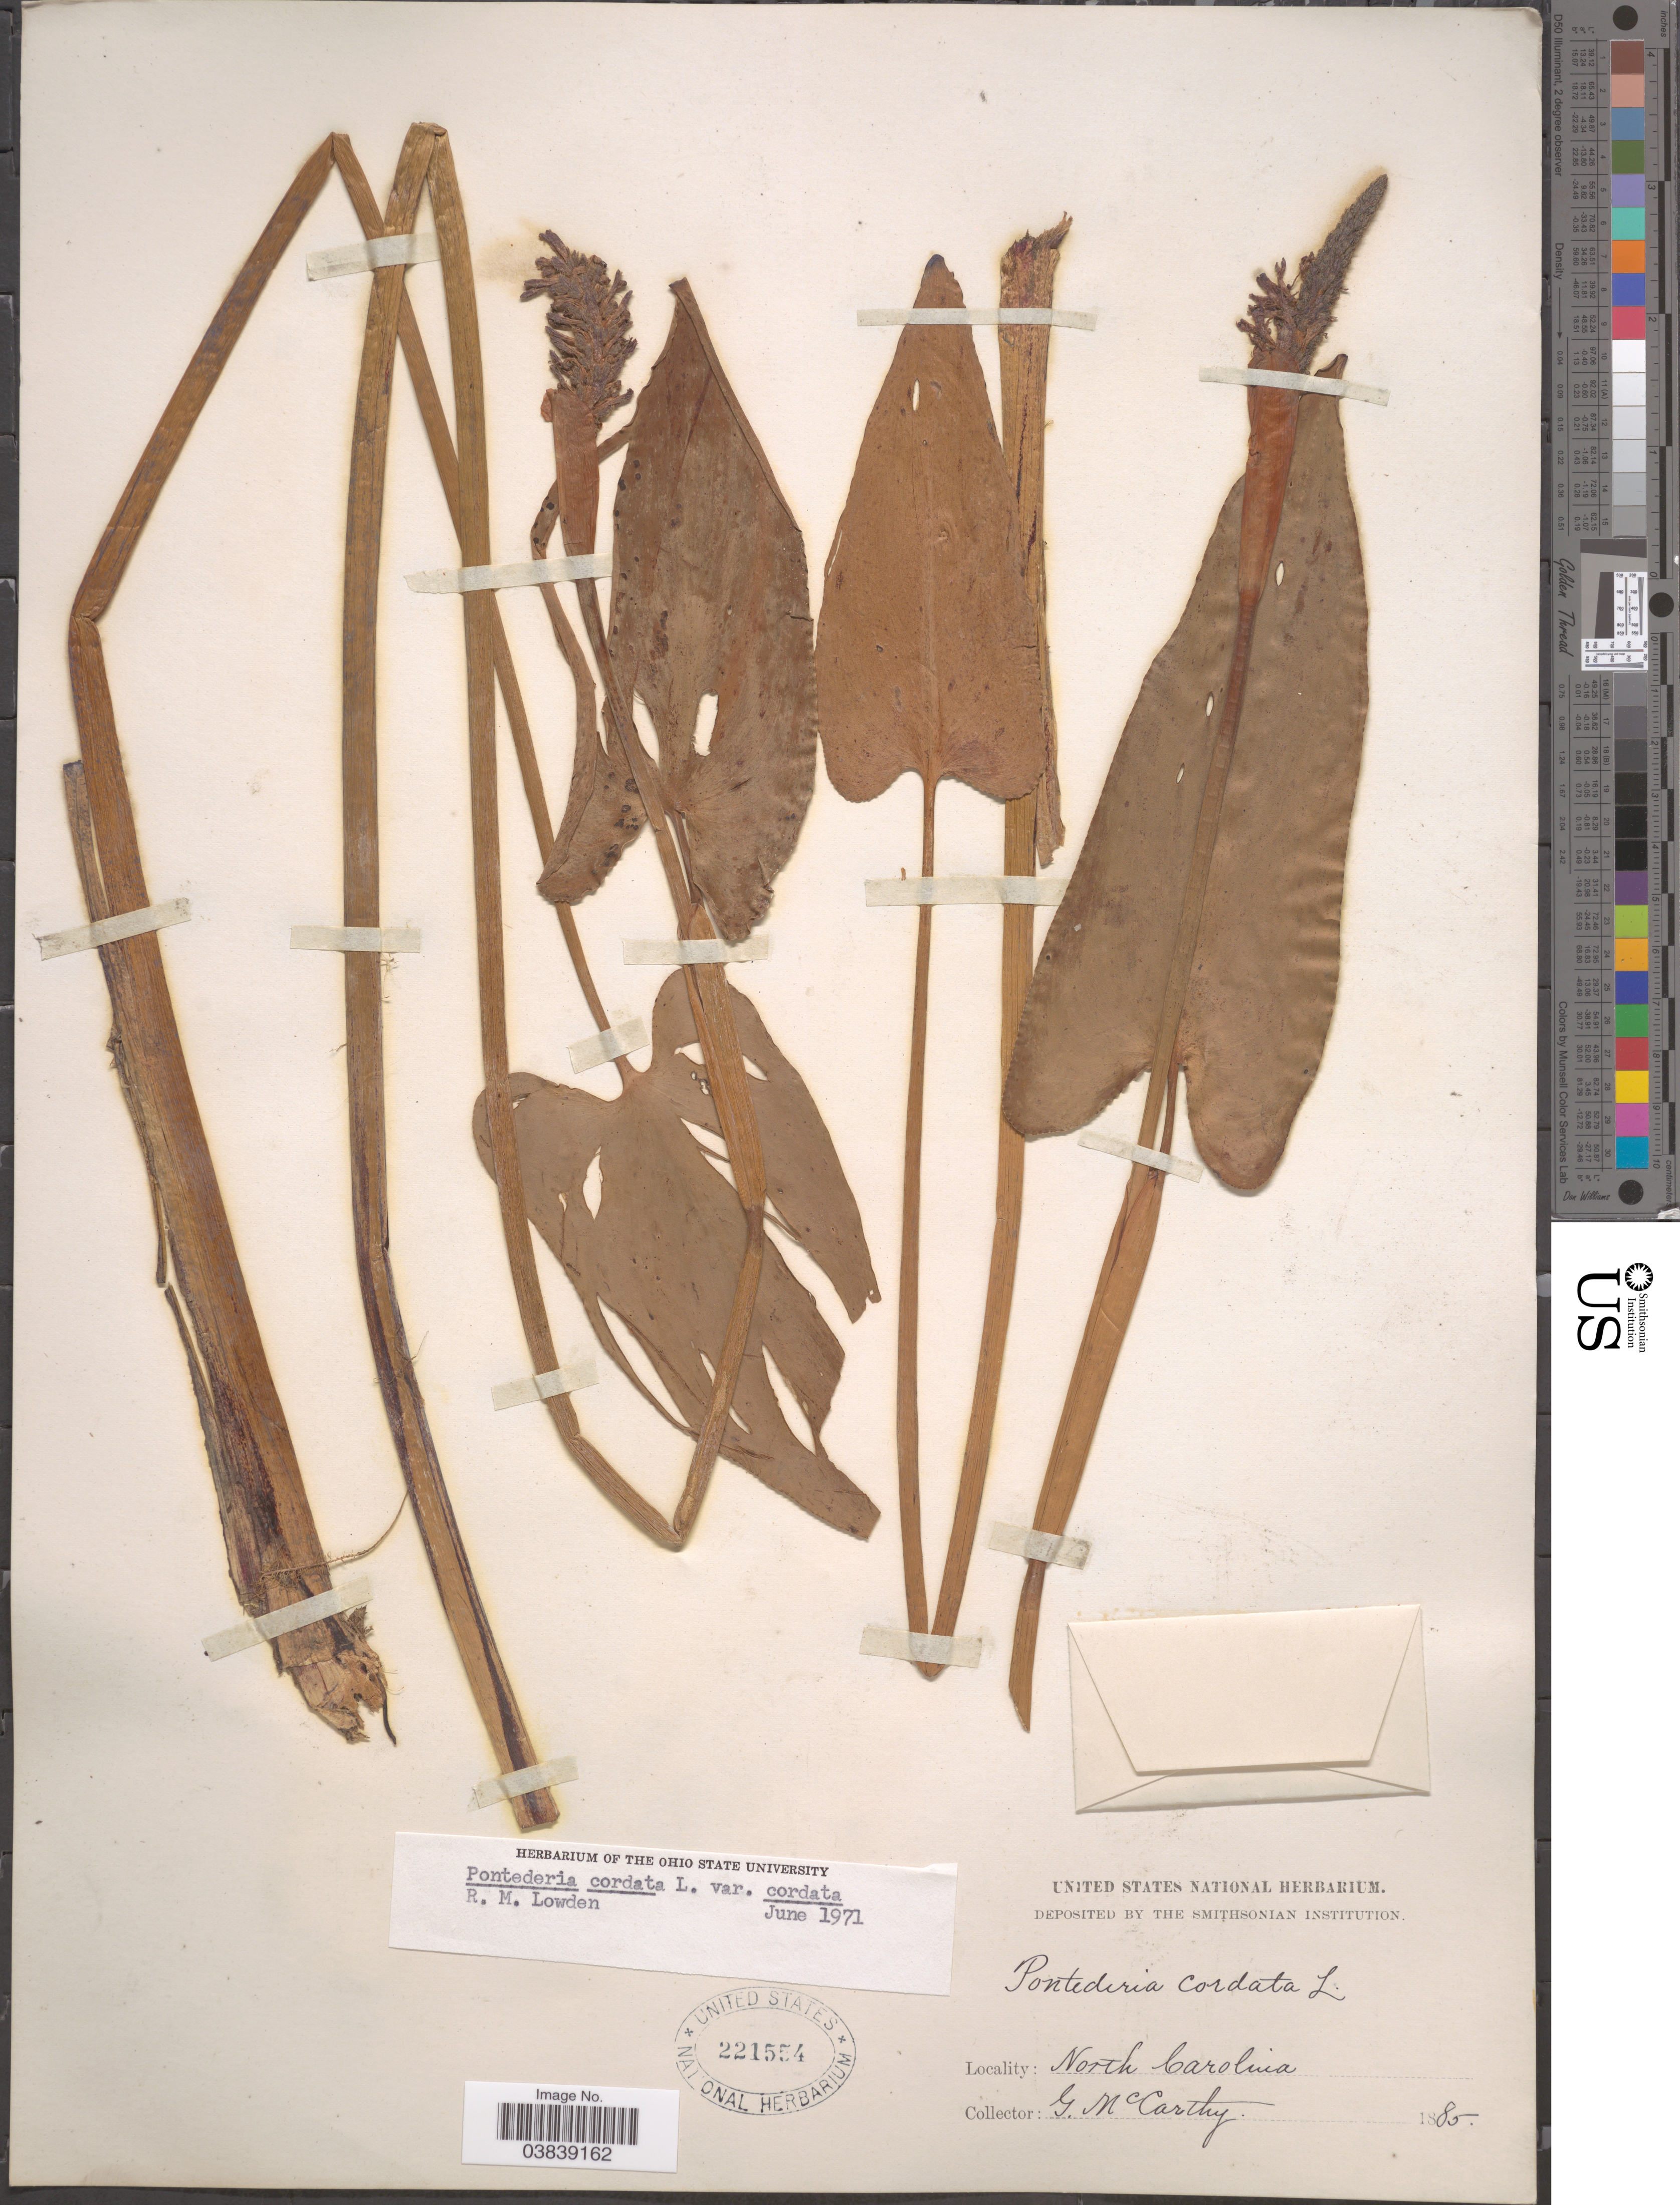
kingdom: Plantae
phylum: Tracheophyta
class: Liliopsida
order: Commelinales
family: Pontederiaceae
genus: Pontederia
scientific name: Pontederia cordata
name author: L.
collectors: G. McCarthy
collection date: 1885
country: United States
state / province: North Carolina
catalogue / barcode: US 221554